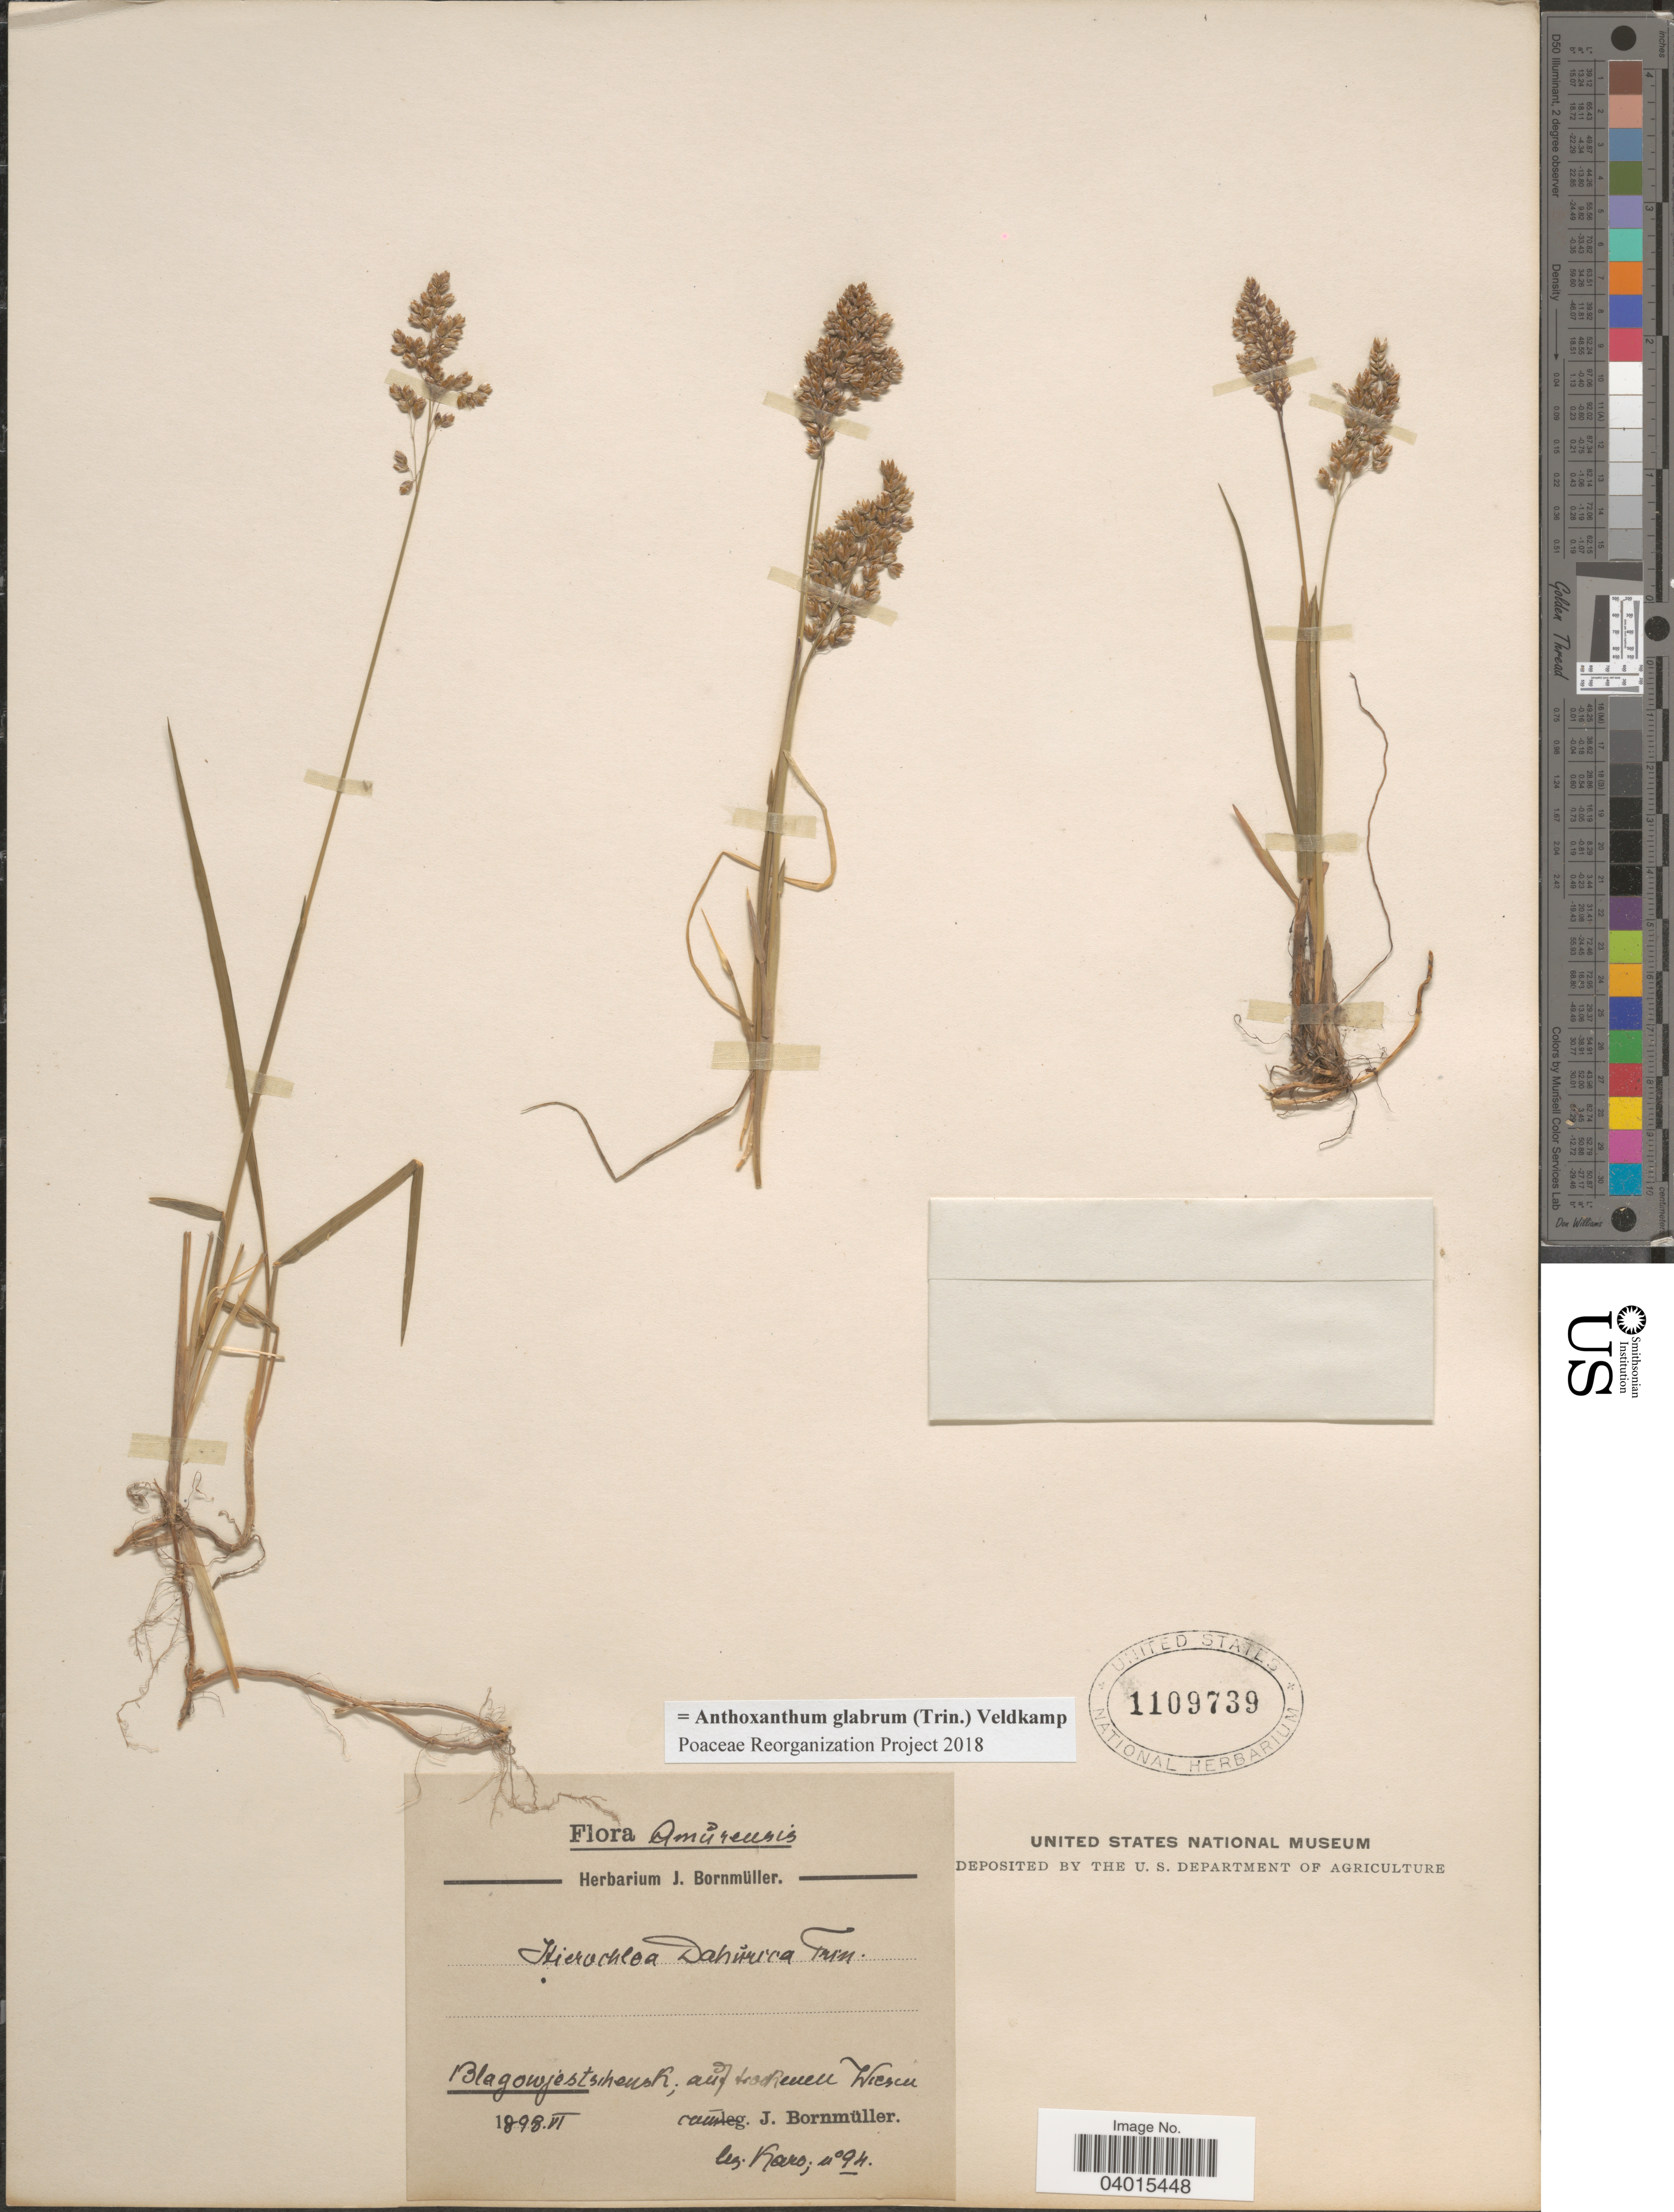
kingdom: Plantae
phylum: Tracheophyta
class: Liliopsida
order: Poales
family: Poaceae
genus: Anthoxanthum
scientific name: Anthoxanthum glabrum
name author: (Trin.) Veldkamp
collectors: Karo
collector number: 94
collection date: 1898-06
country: Russian Federation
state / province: Amur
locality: Amůrensis. Blagowjestschensk, auf trockener Wieser.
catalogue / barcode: US 1109739